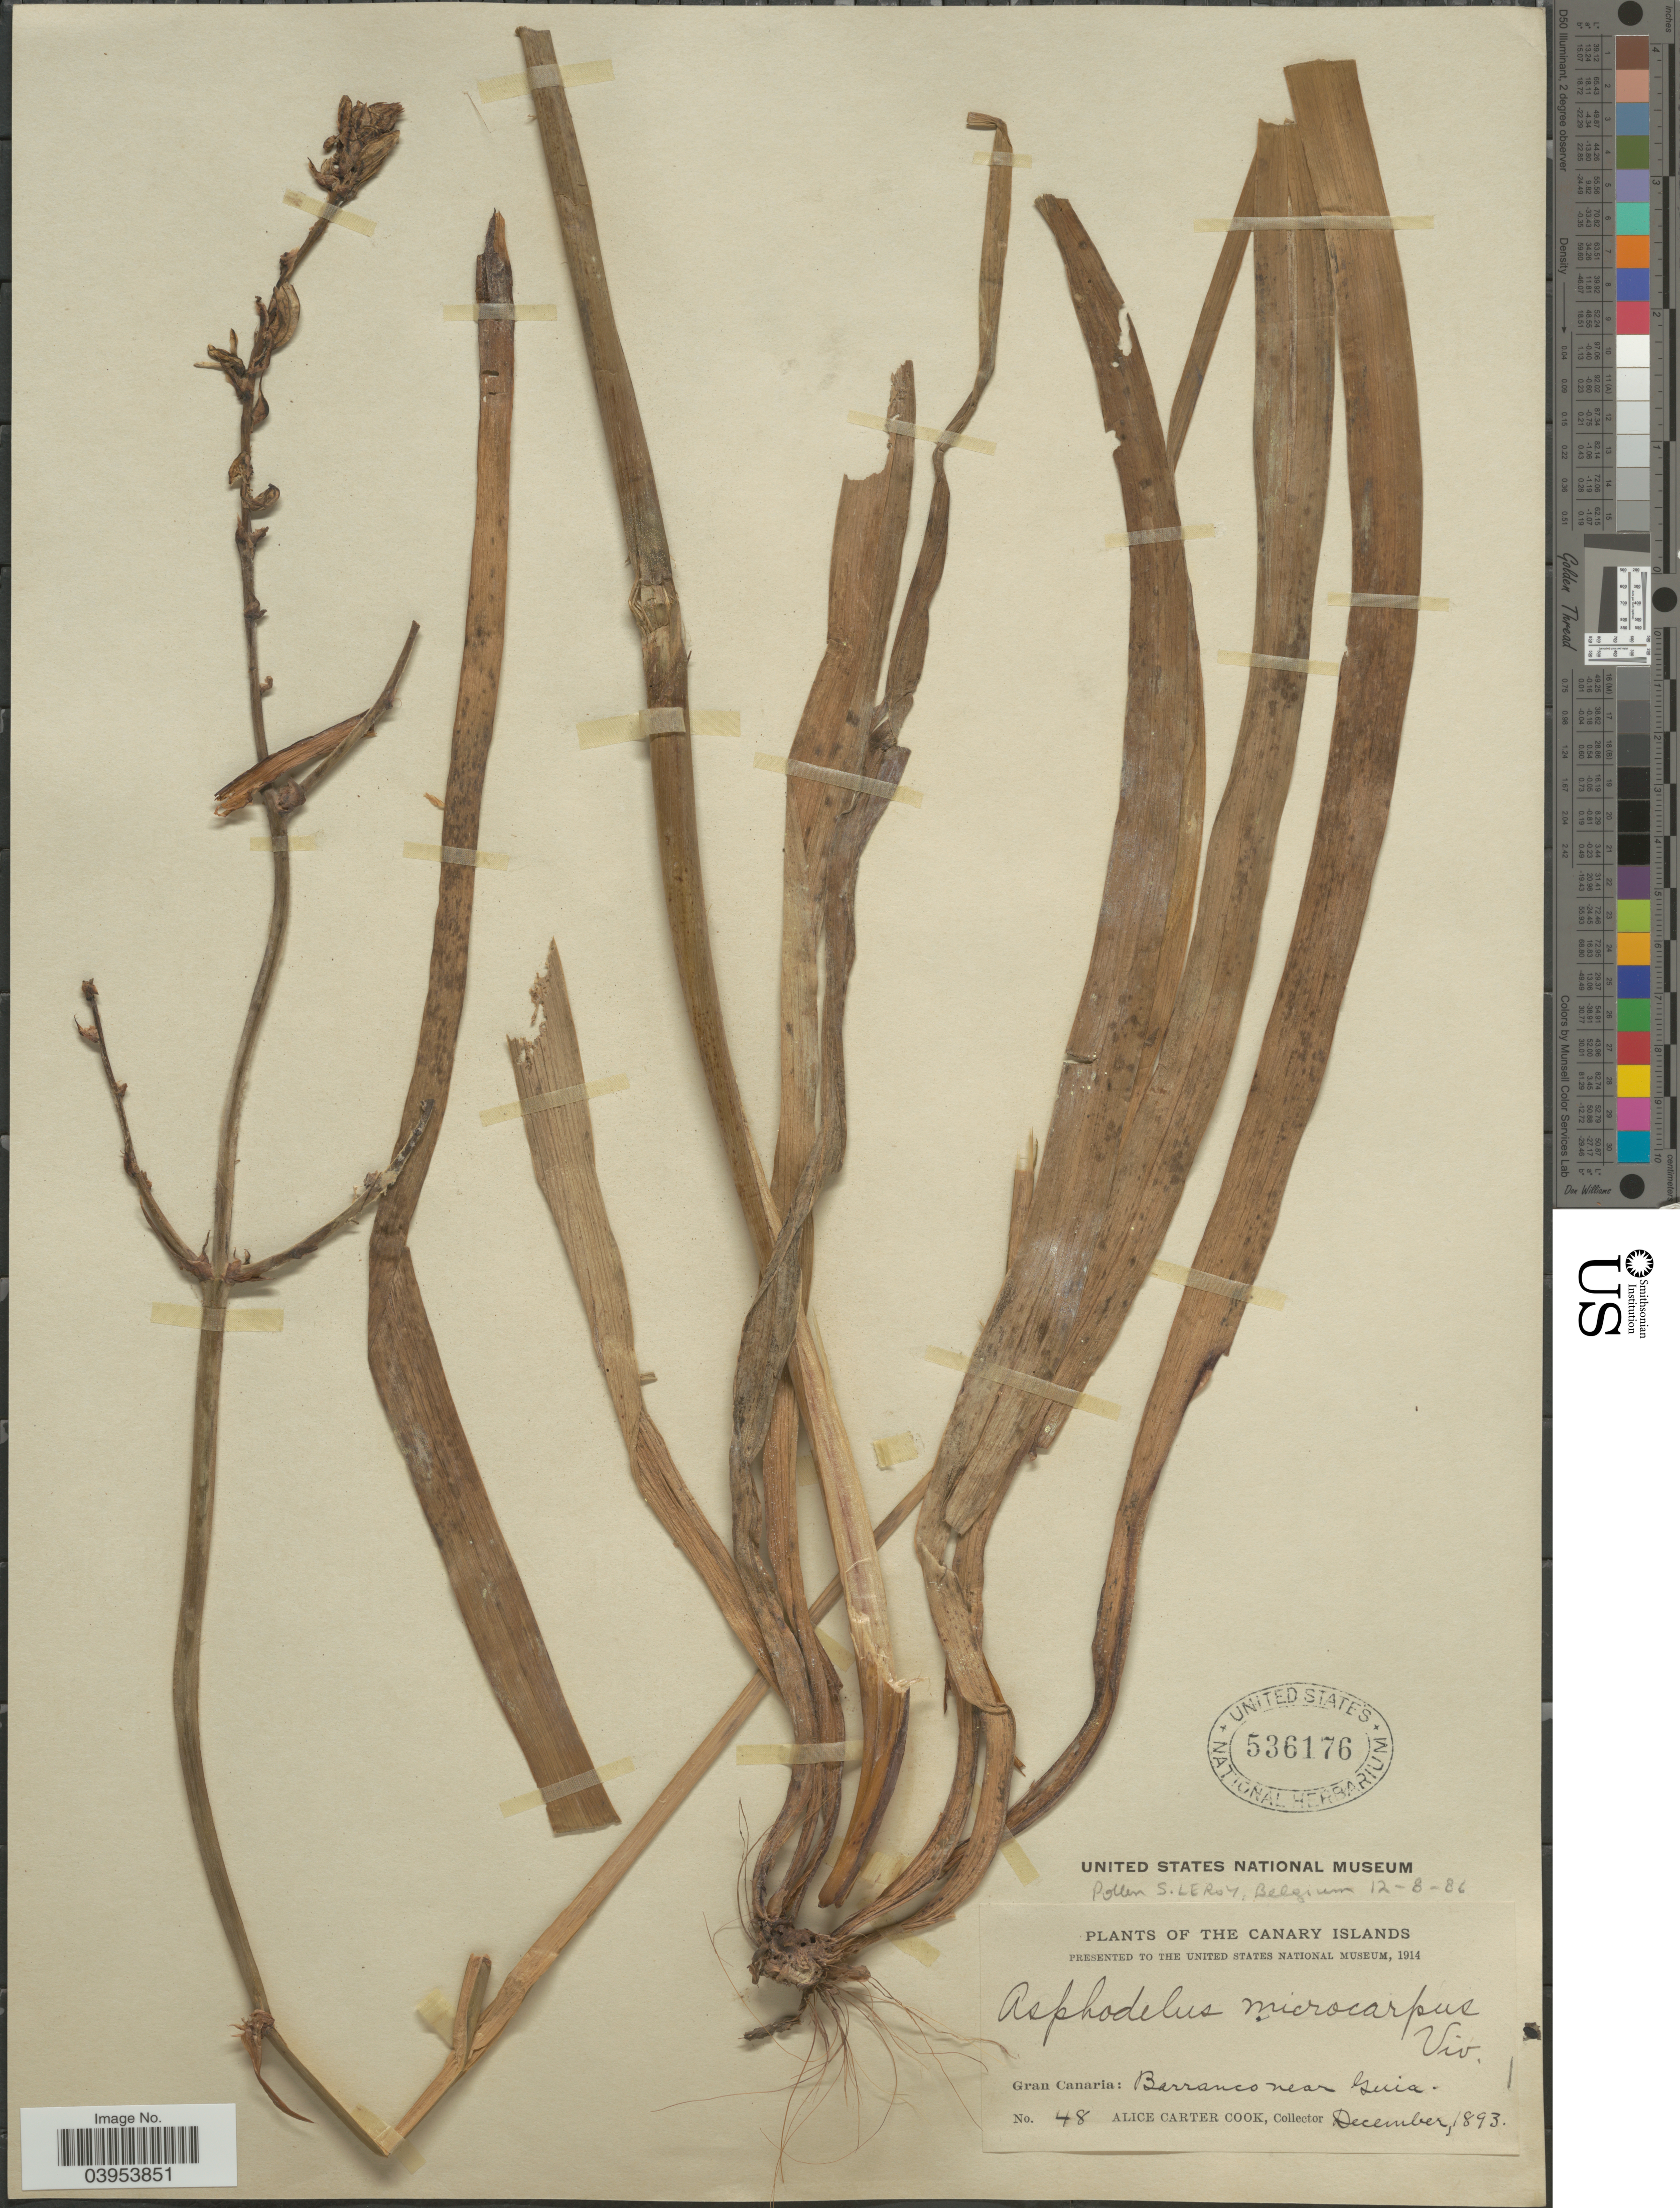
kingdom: Plantae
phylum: Tracheophyta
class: Liliopsida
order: Asparagales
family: Asphodelaceae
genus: Asphodelus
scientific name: Asphodelus microcarpus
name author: Salzm. & Viv.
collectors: Alice C. Cook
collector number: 48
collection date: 1893-12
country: Spain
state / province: Canarias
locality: The Canary Islands. Gran Canaria: Barranco near Guia.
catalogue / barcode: US 536176